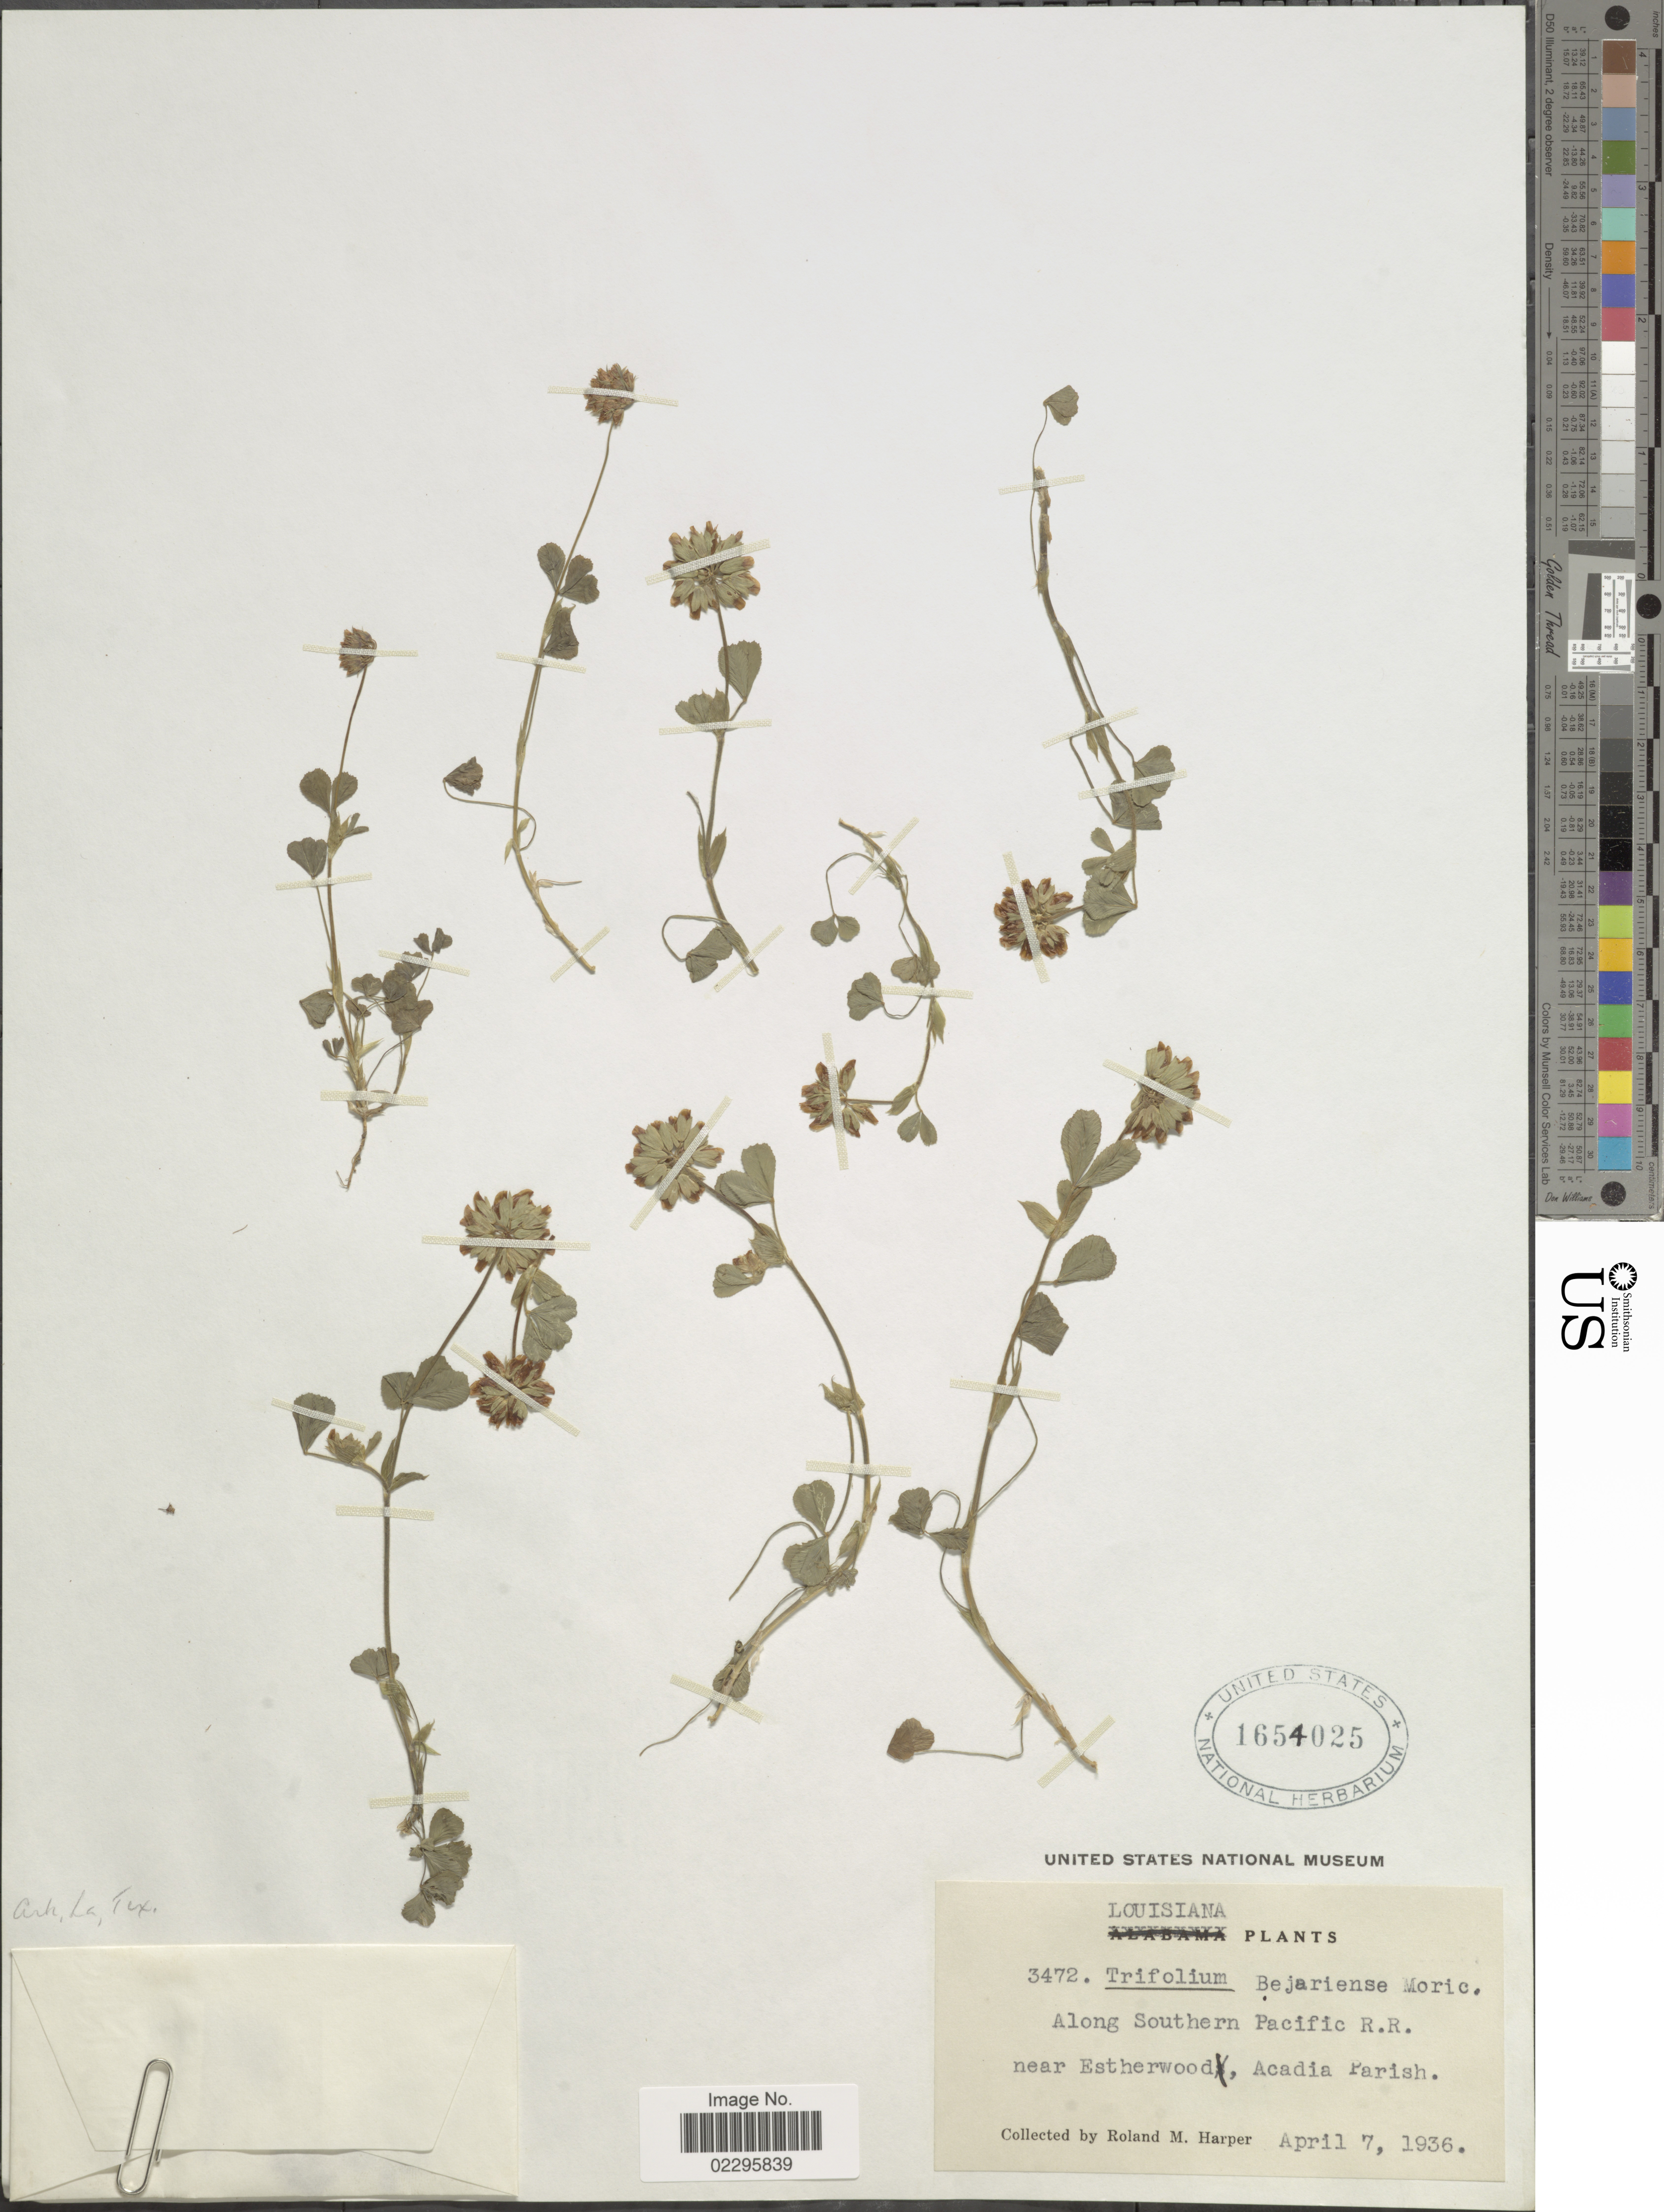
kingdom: Plantae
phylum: Tracheophyta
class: Magnoliopsida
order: Fabales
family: Fabaceae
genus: Trifolium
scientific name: Trifolium bejariense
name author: Moric.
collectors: R. M. Harper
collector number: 3472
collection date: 1936-04-07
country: United States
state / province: Louisiana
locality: Along Southern Pacific R.R., near Easterwood, Acadia Parish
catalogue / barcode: US 1654025